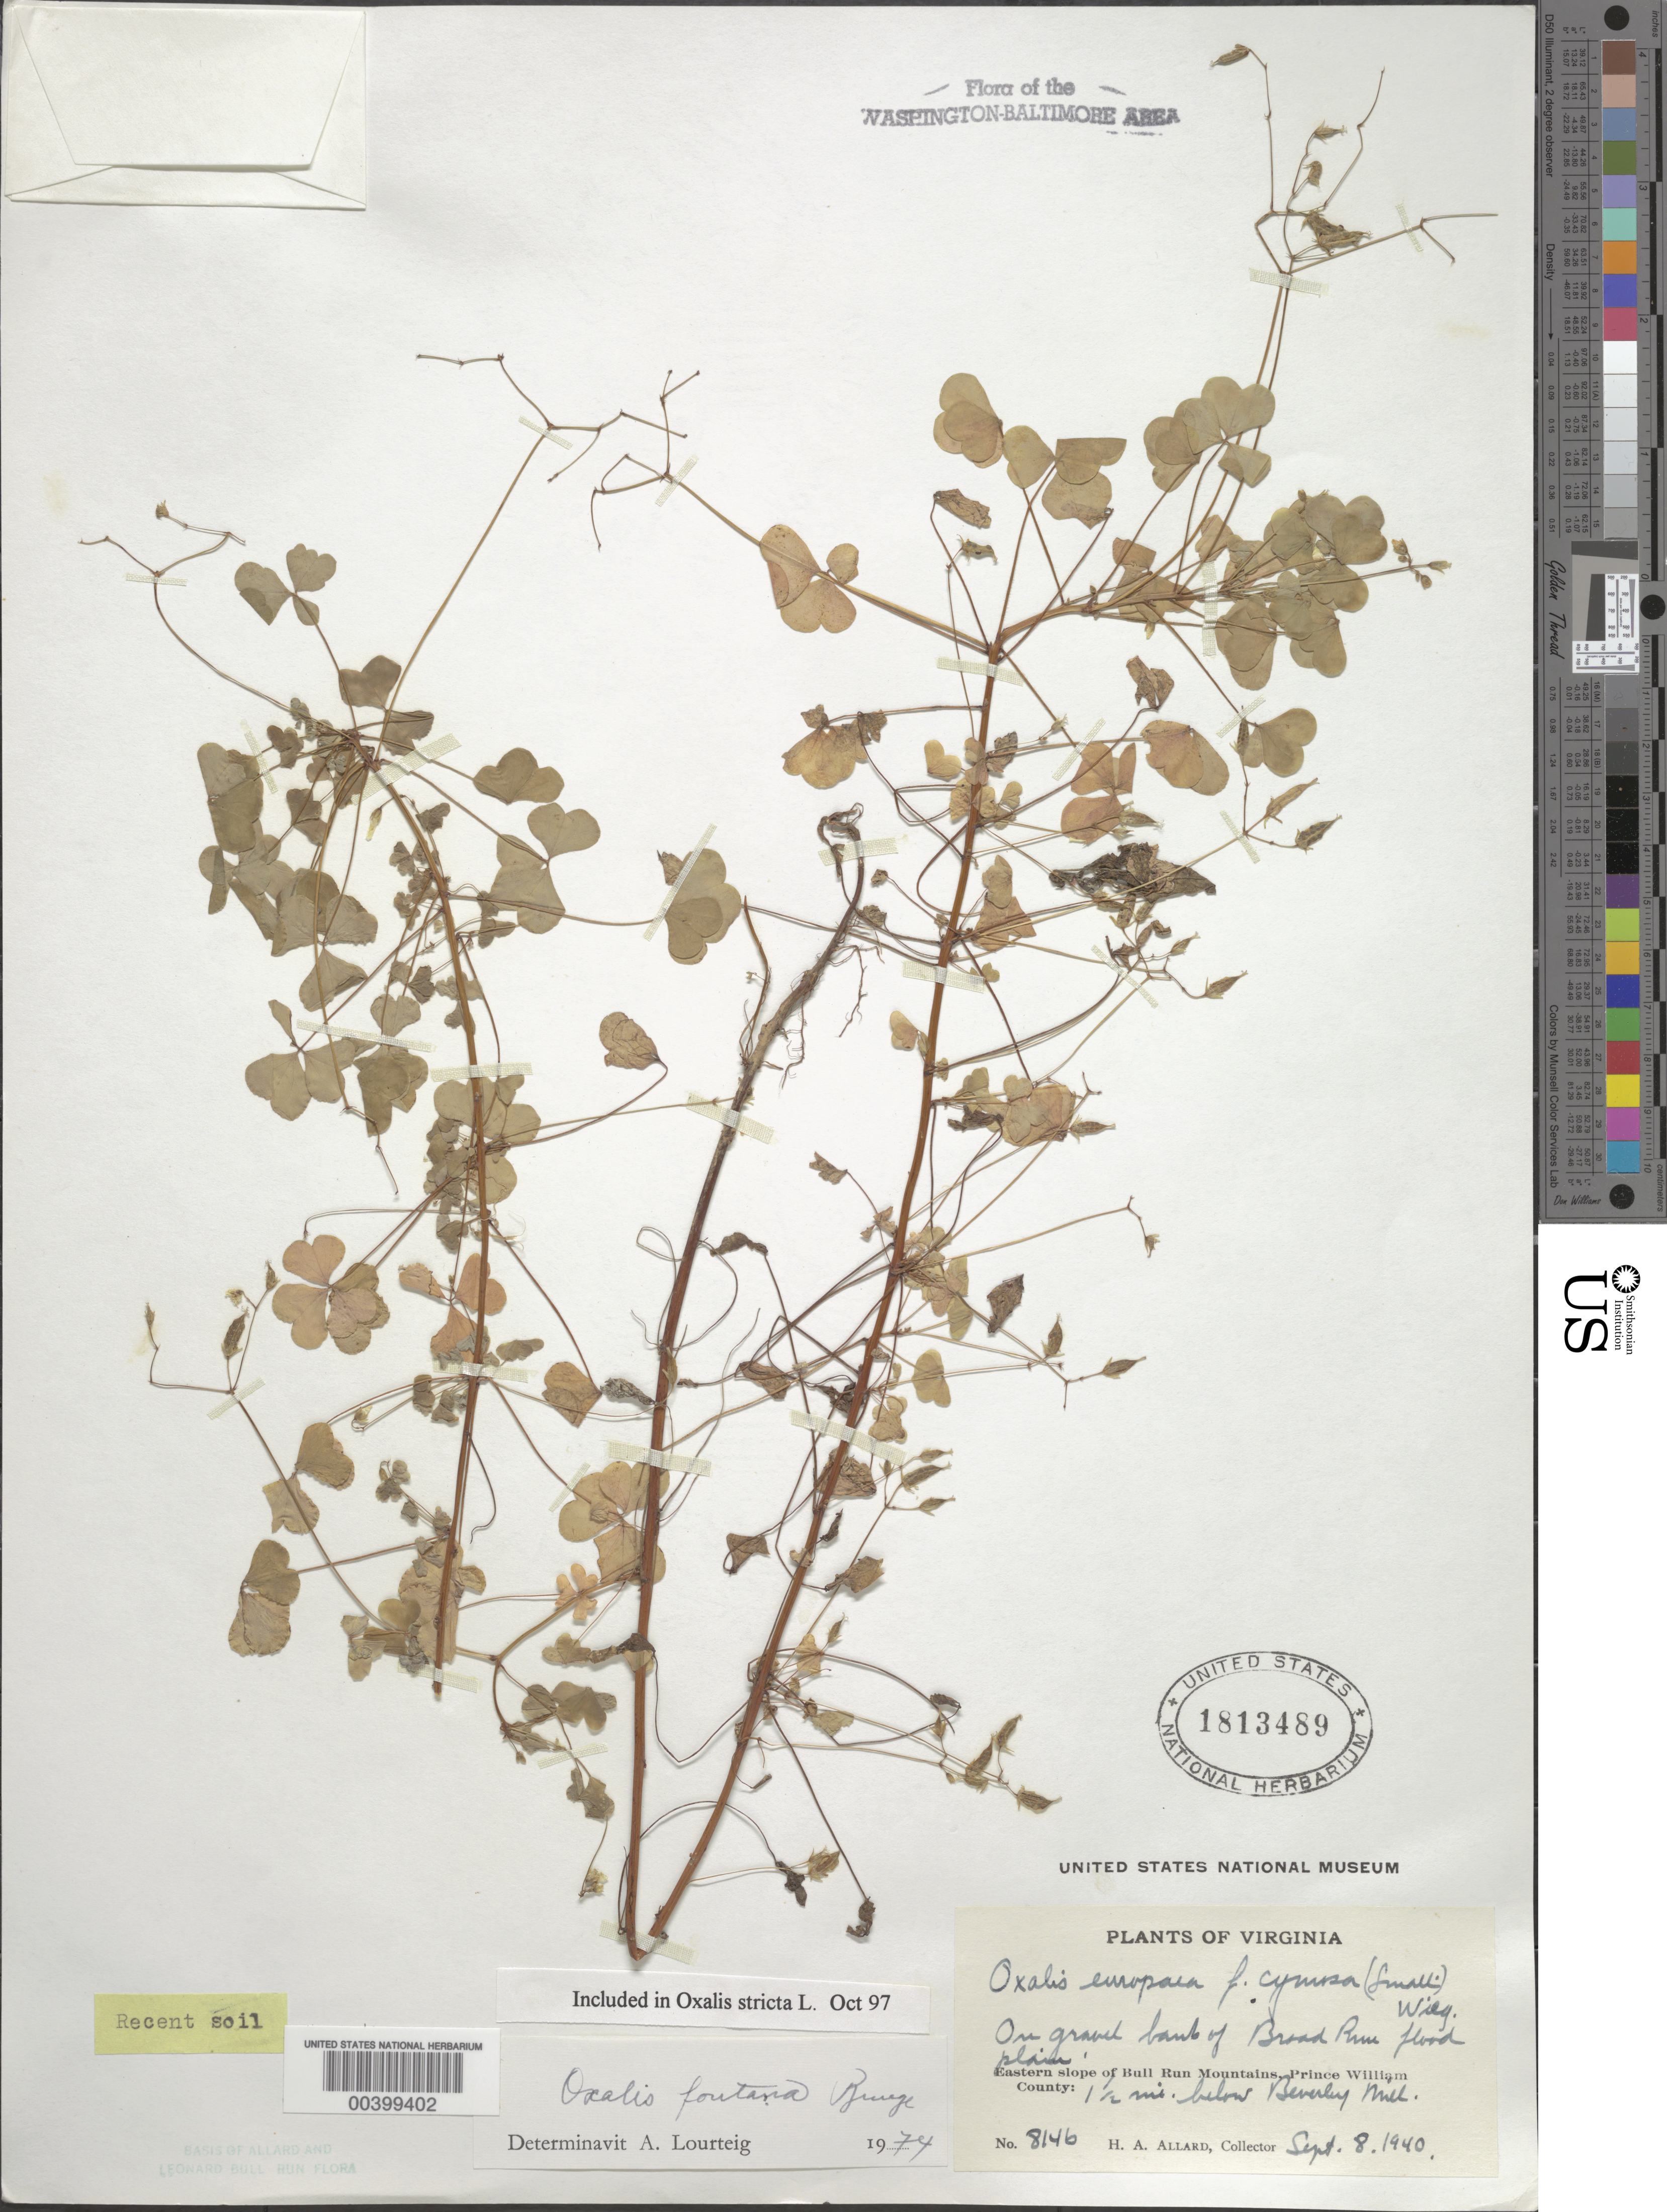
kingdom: Plantae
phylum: Tracheophyta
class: Magnoliopsida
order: Oxalidales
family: Oxalidaceae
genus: Oxalis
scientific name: Oxalis stricta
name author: L.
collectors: H. A. Allard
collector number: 8146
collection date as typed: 08 Sep 1940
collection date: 1940-09-08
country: United States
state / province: Virginia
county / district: Prince William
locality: Broad Run, below Beverley Mill Bull Run Mts.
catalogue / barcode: US 1813489